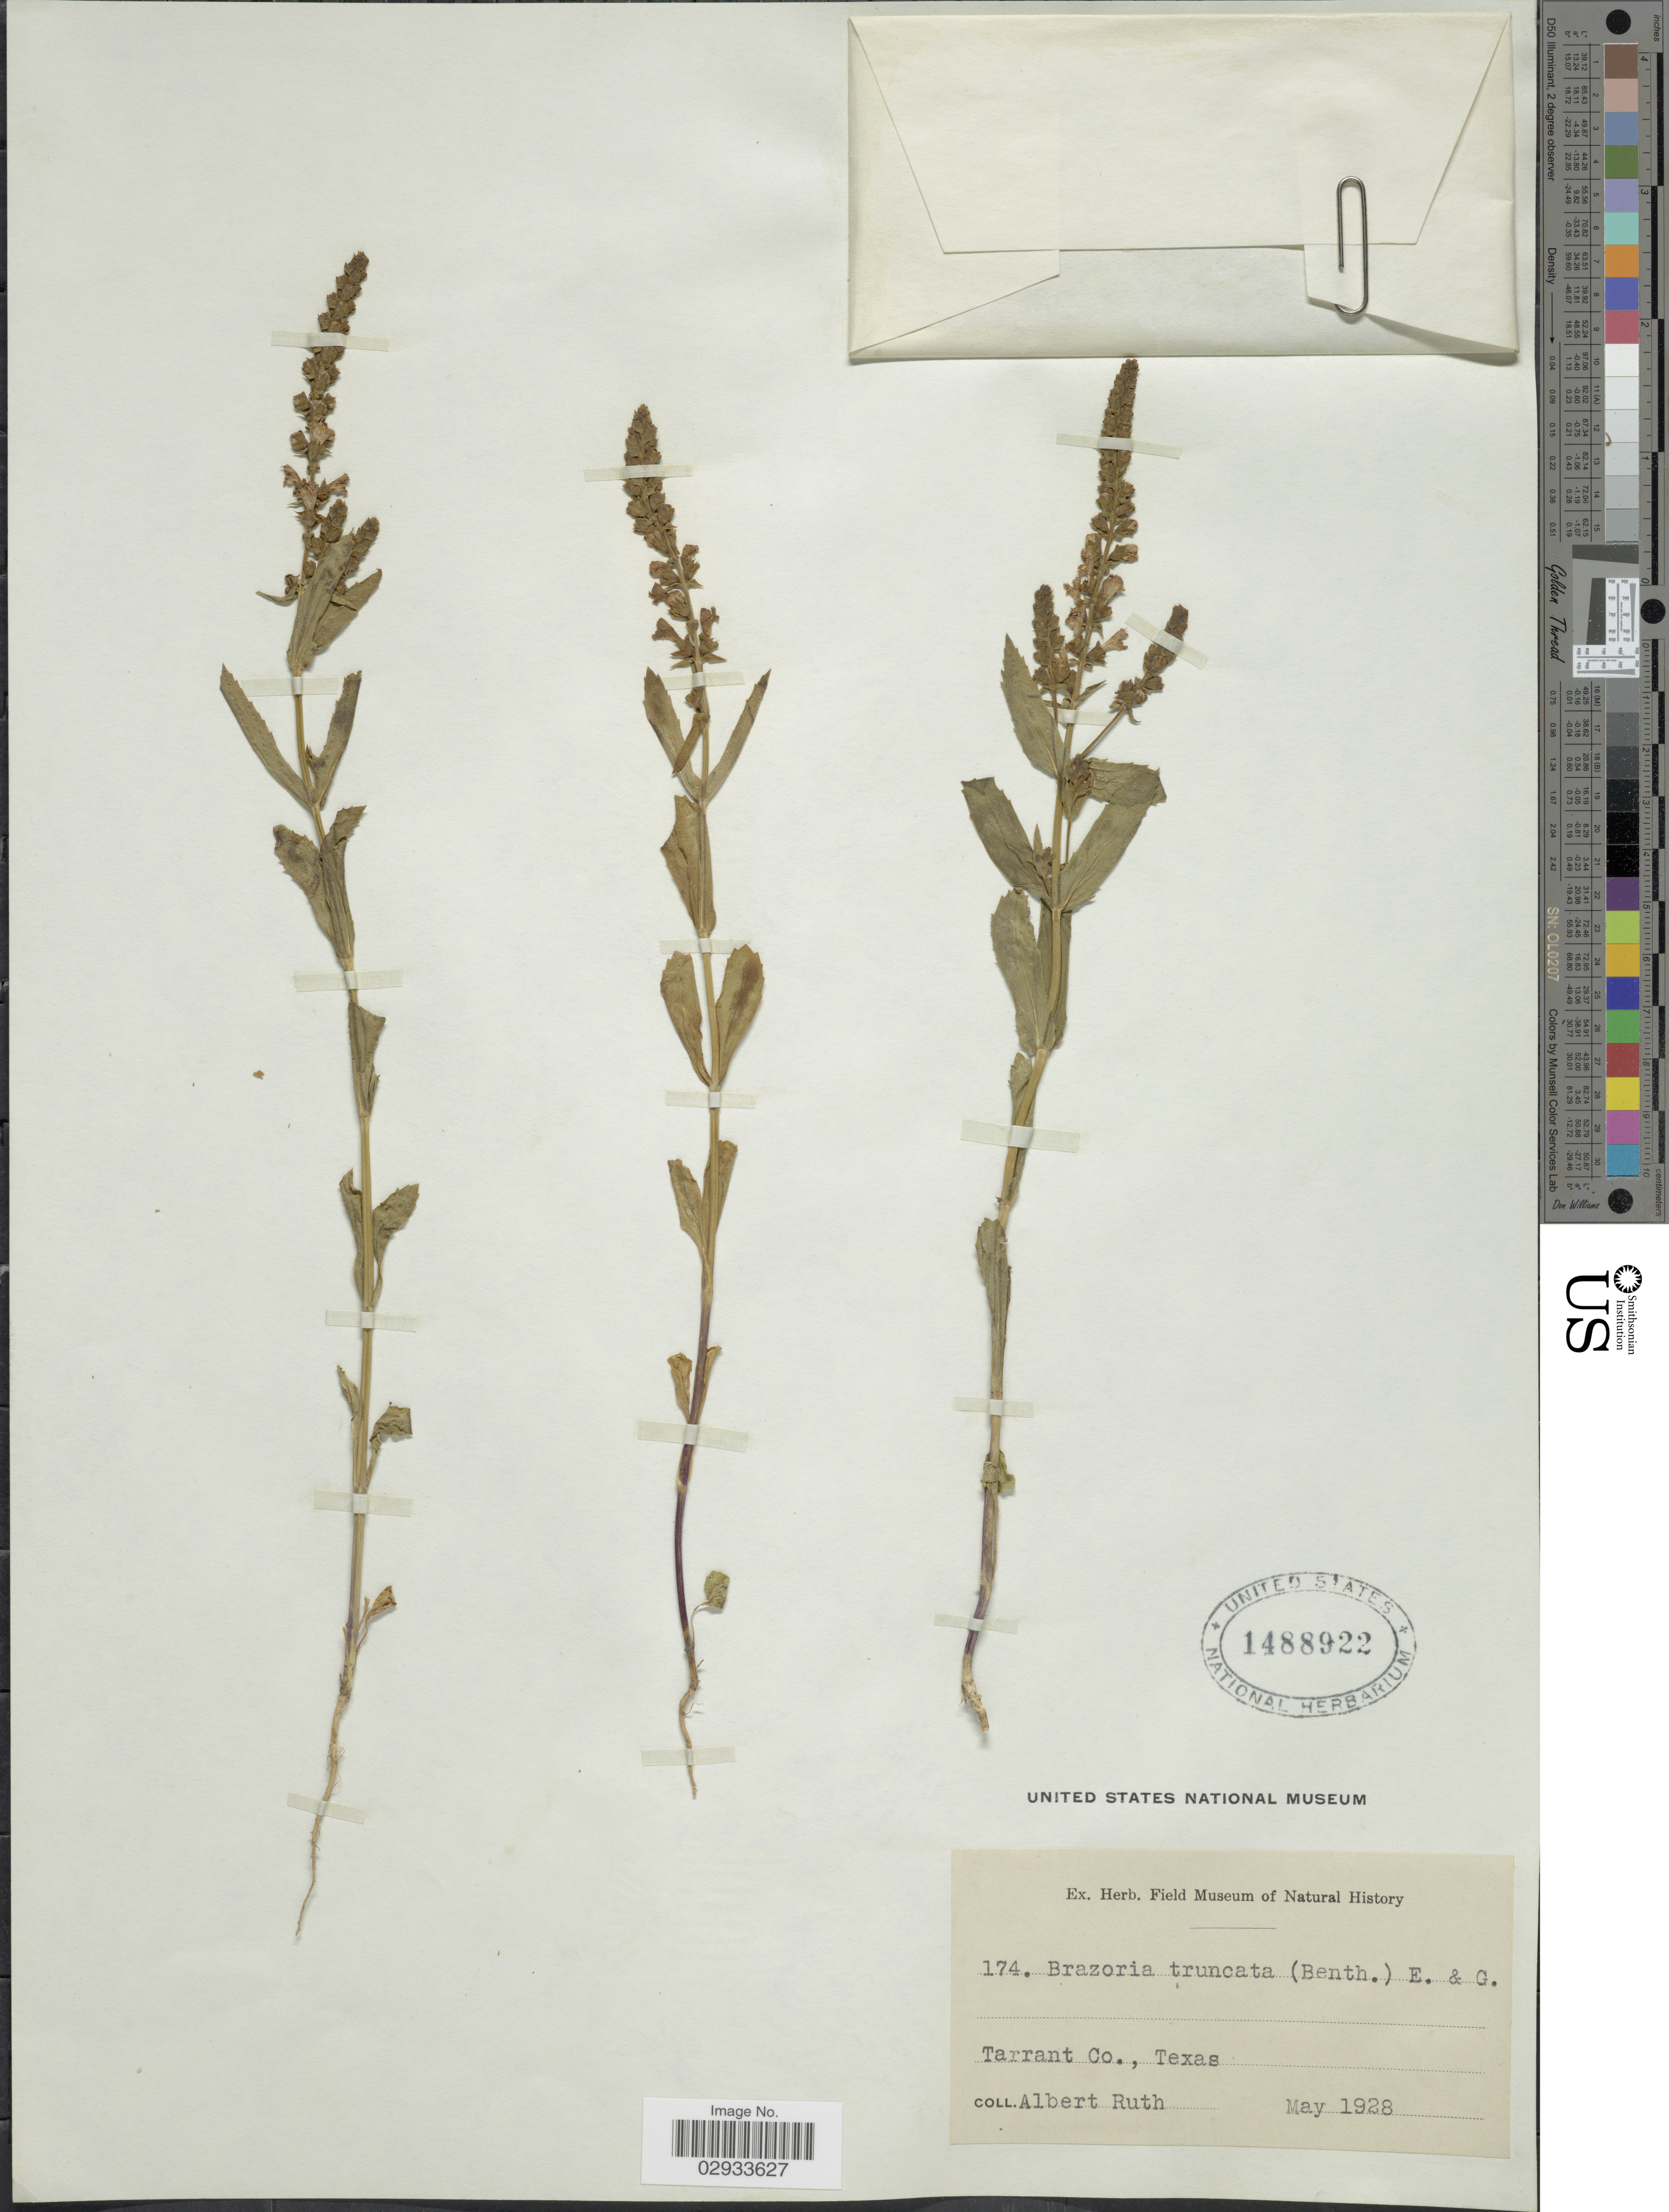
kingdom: Plantae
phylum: Tracheophyta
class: Magnoliopsida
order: Lamiales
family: Lamiaceae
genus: Brazoria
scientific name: Brazoria scutellarioides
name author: Engelm. & A. Gray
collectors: A. Ruth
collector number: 174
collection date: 1928-05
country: United States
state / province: Texas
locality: Tarrant Co., Texas.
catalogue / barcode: US 1488922